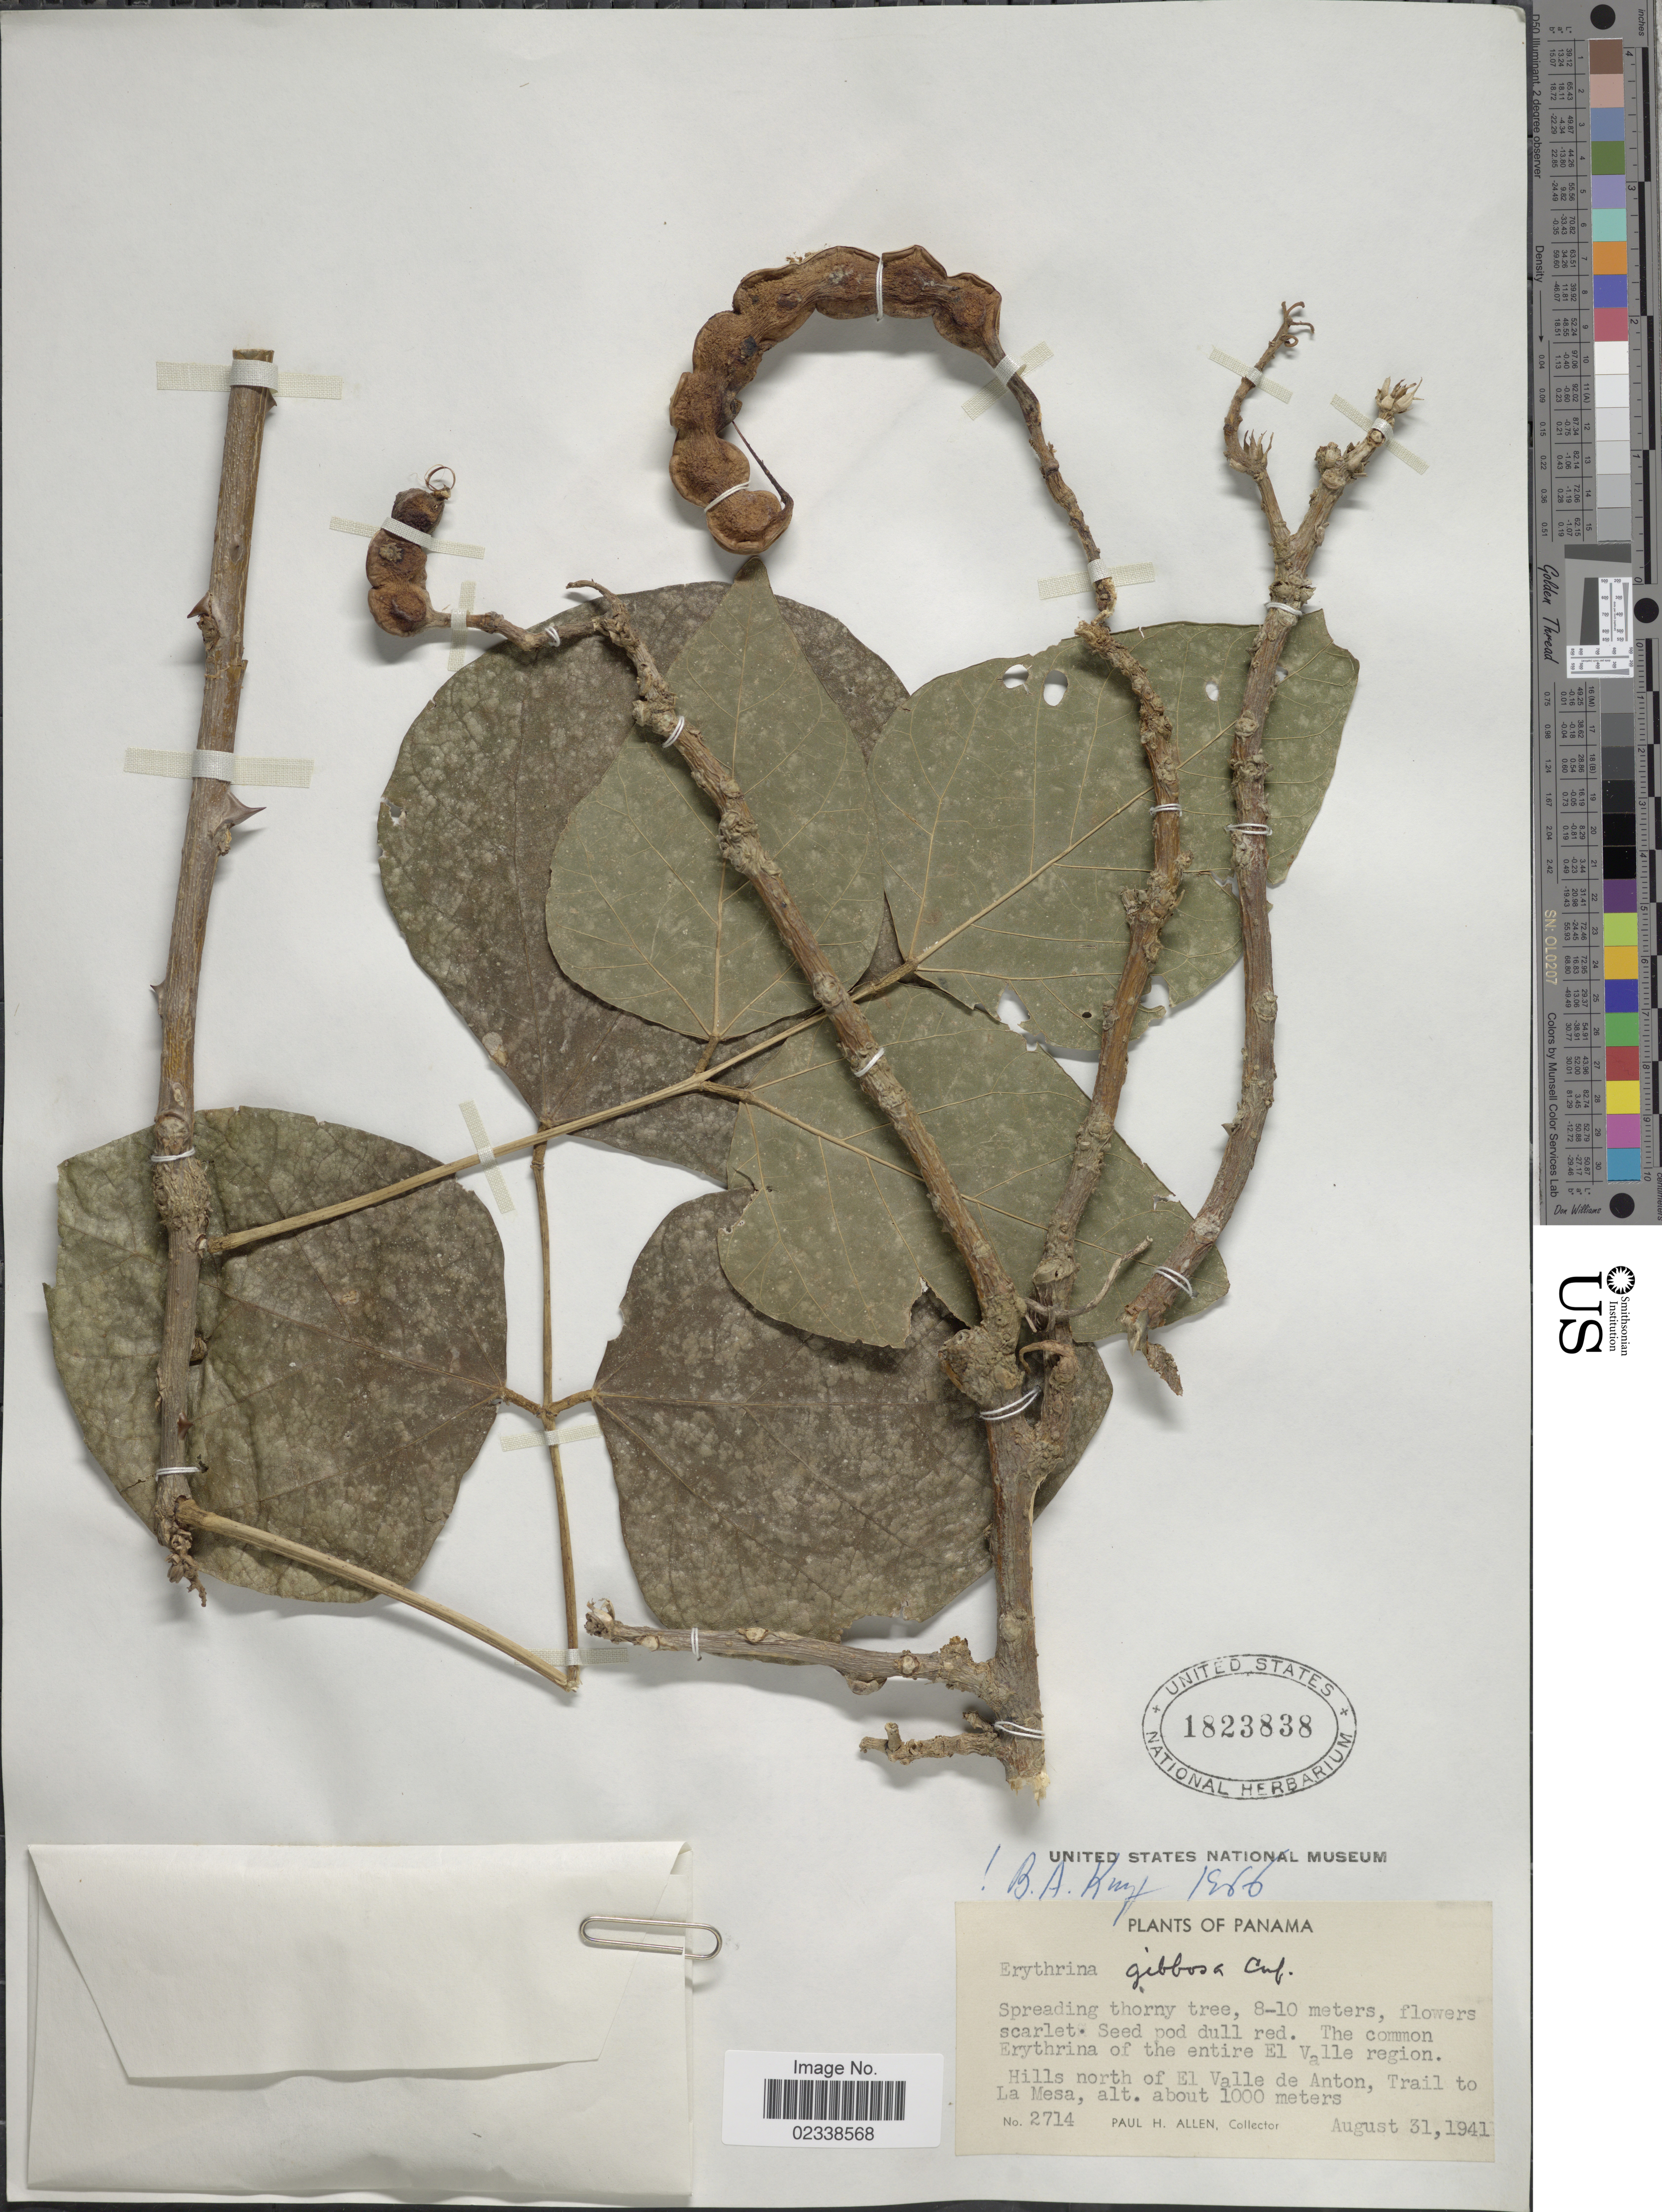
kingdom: Plantae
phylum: Tracheophyta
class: Magnoliopsida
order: Fabales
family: Fabaceae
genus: Erythrina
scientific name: Erythrina gibbosa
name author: Cufod.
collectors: P. H. Allen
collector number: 2714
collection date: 1941-08-31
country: Panama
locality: Of the entire El Valle region, north of El Valle de Anton, trail to La Mesa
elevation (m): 1000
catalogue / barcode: US 1823838